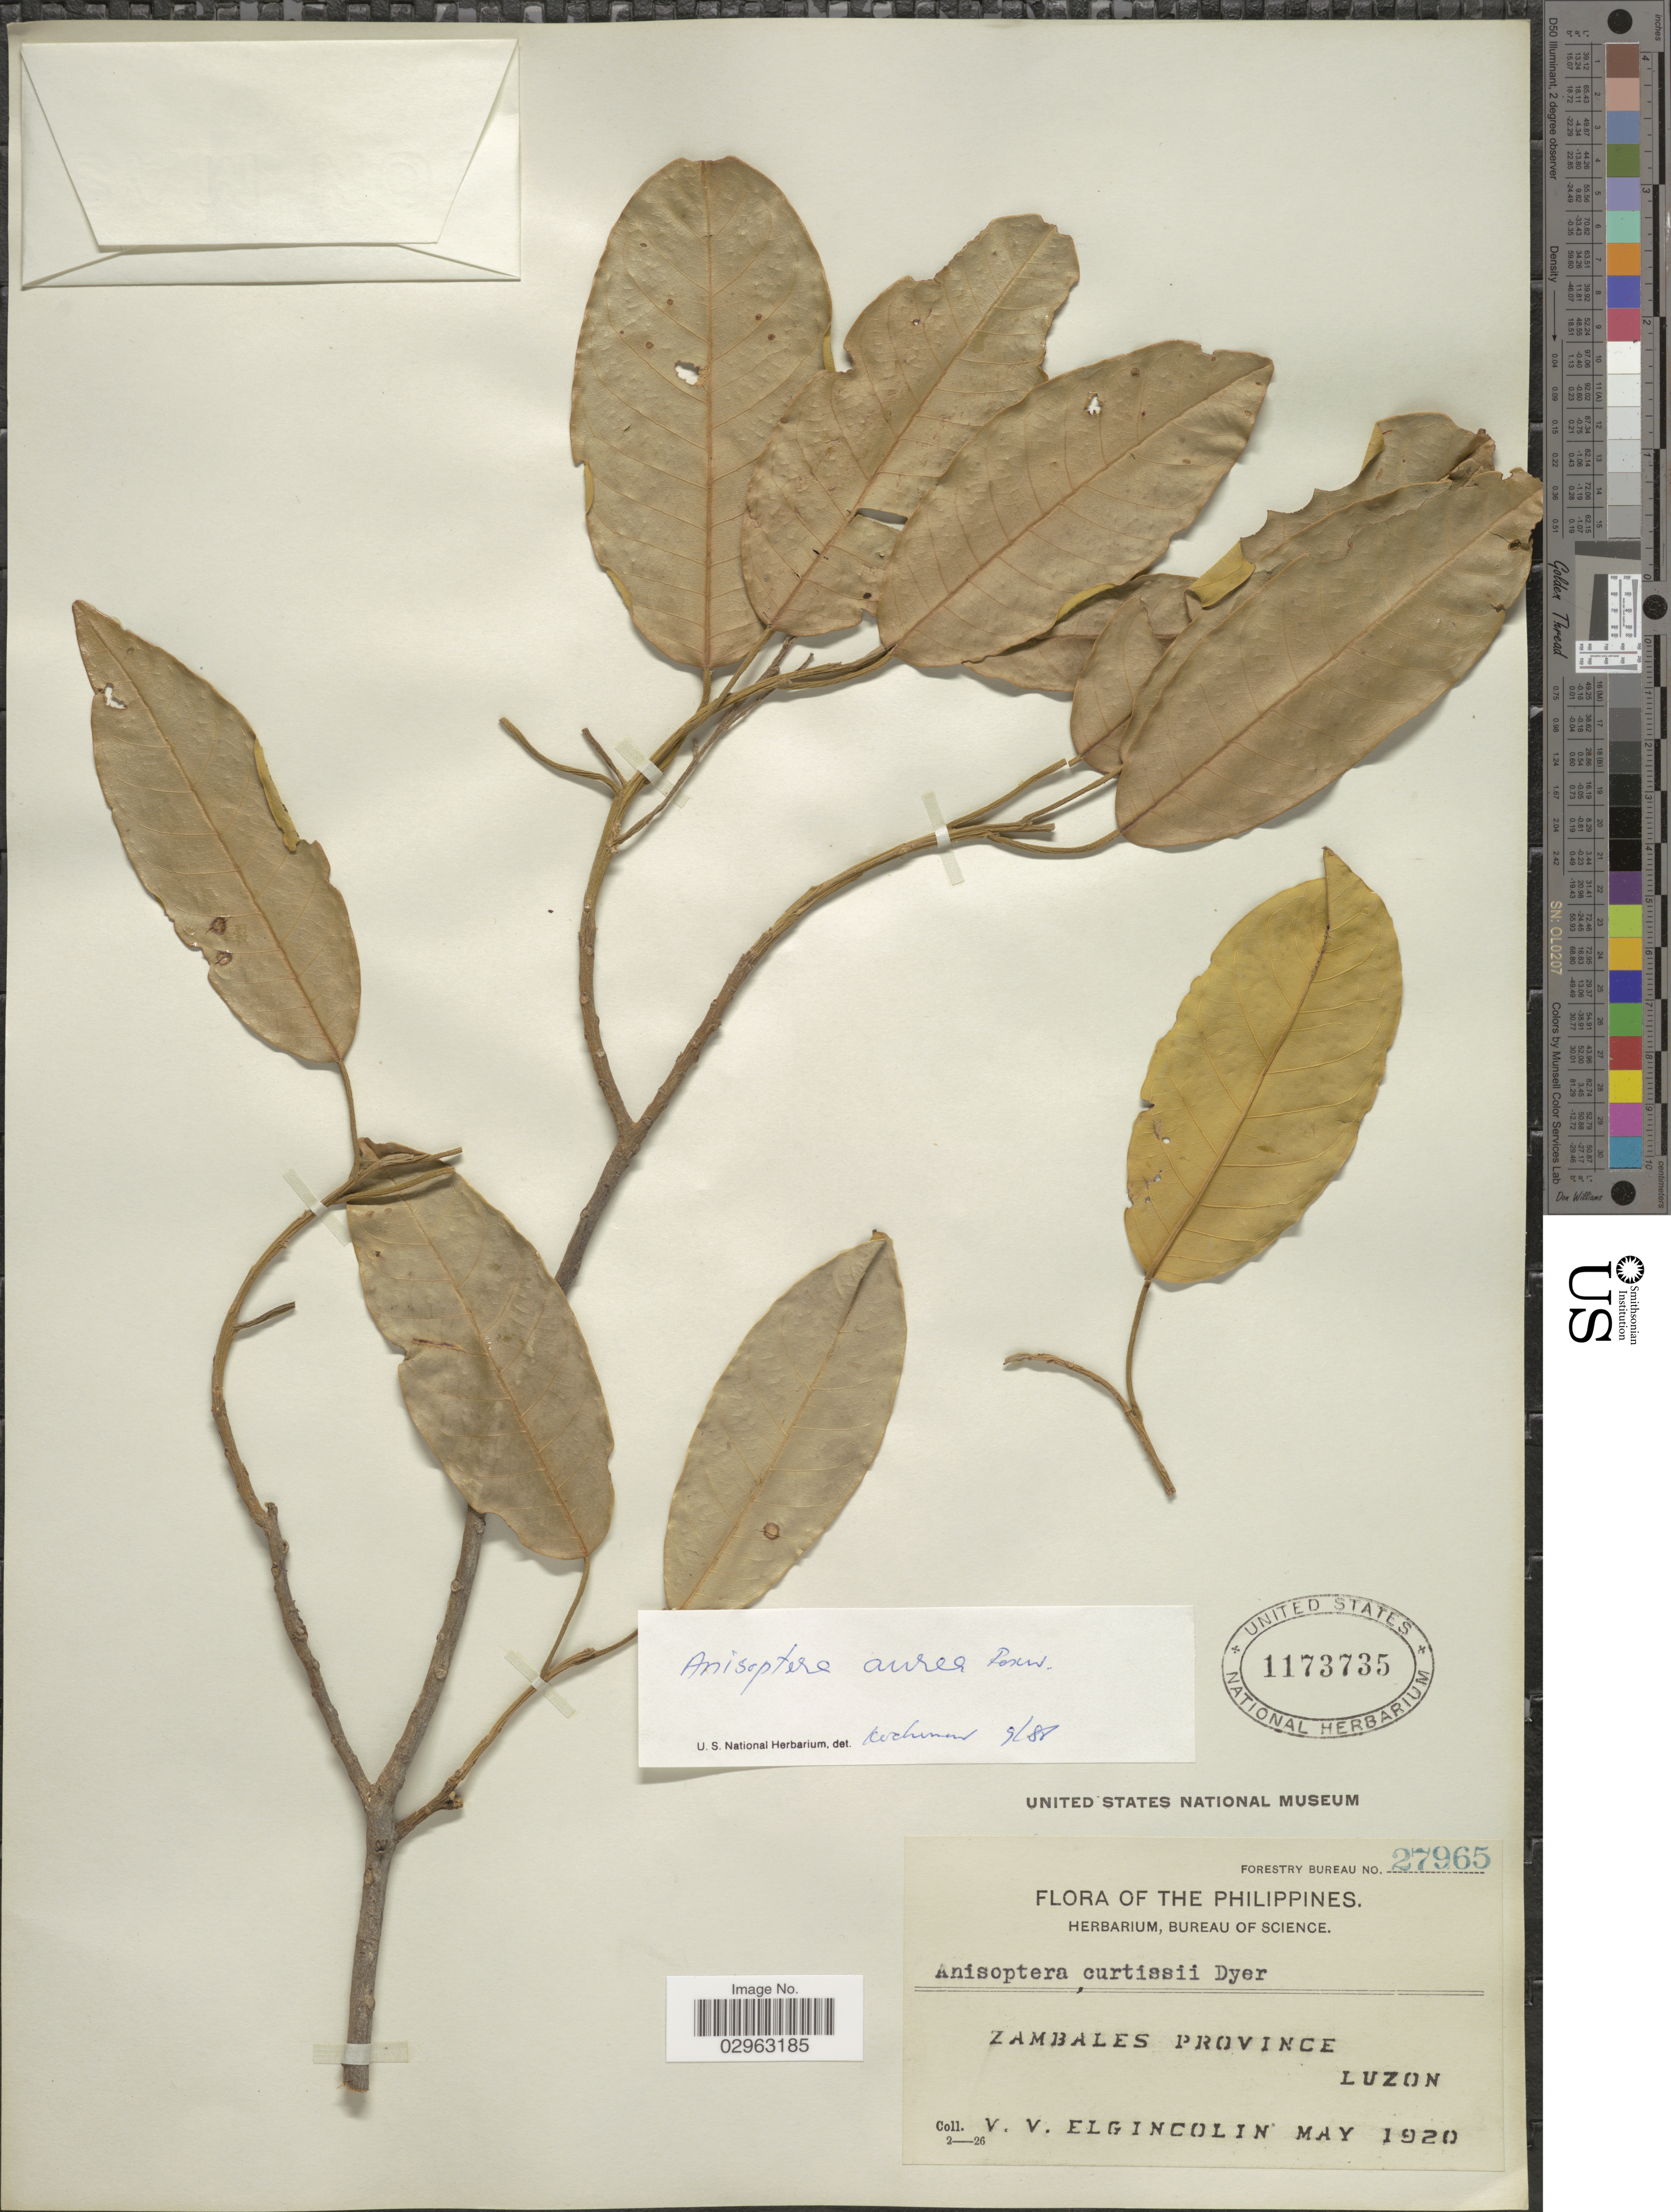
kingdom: Plantae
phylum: Tracheophyta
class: Magnoliopsida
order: Malvales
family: Dipterocarpaceae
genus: Anisoptera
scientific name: Anisoptera aurea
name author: Foxw.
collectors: V. Elgincolin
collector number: Forestry Bureau 27965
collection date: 1920-05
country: Philippines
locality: Zambales Province, Luzon.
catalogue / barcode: US 1173735